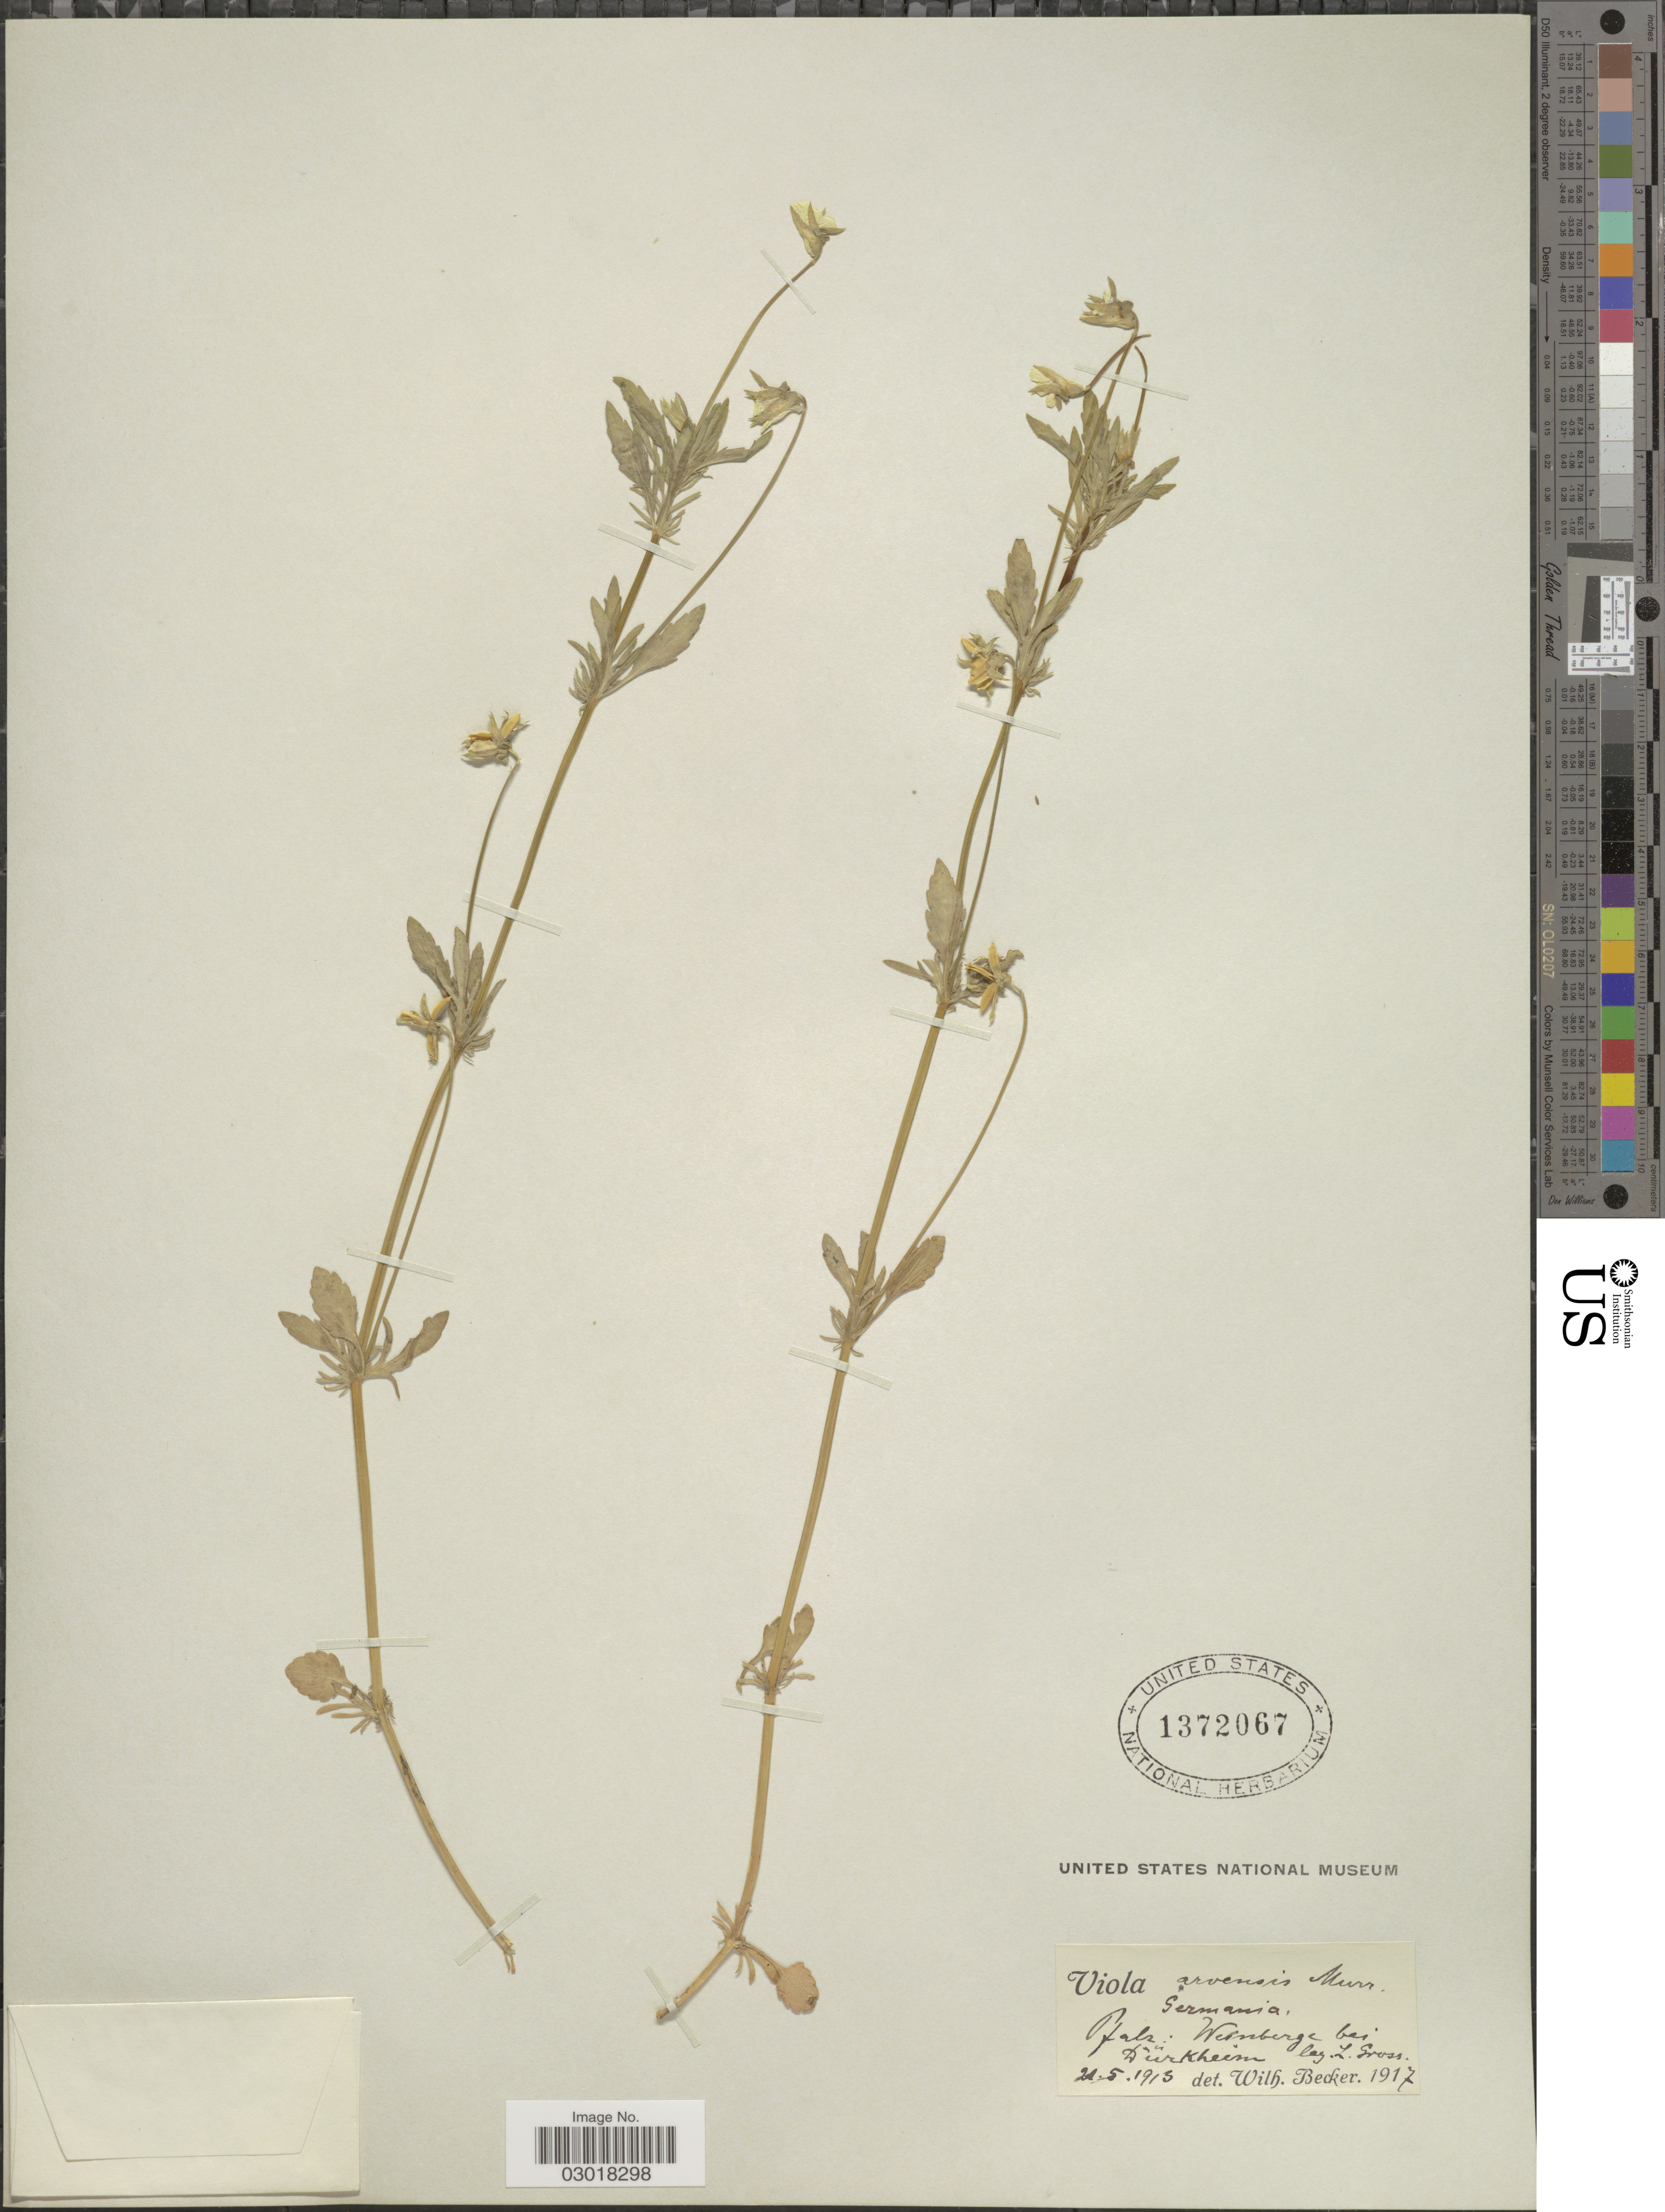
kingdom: Plantae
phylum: Tracheophyta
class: Magnoliopsida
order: Malpighiales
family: Violaceae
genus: Viola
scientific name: Viola arvensis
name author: Murray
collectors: L. Gross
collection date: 1913-05-21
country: Germany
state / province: Rhineland-Palatinate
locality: Pfalz: Weinberge bei Dürkheim.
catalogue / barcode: US 1372067